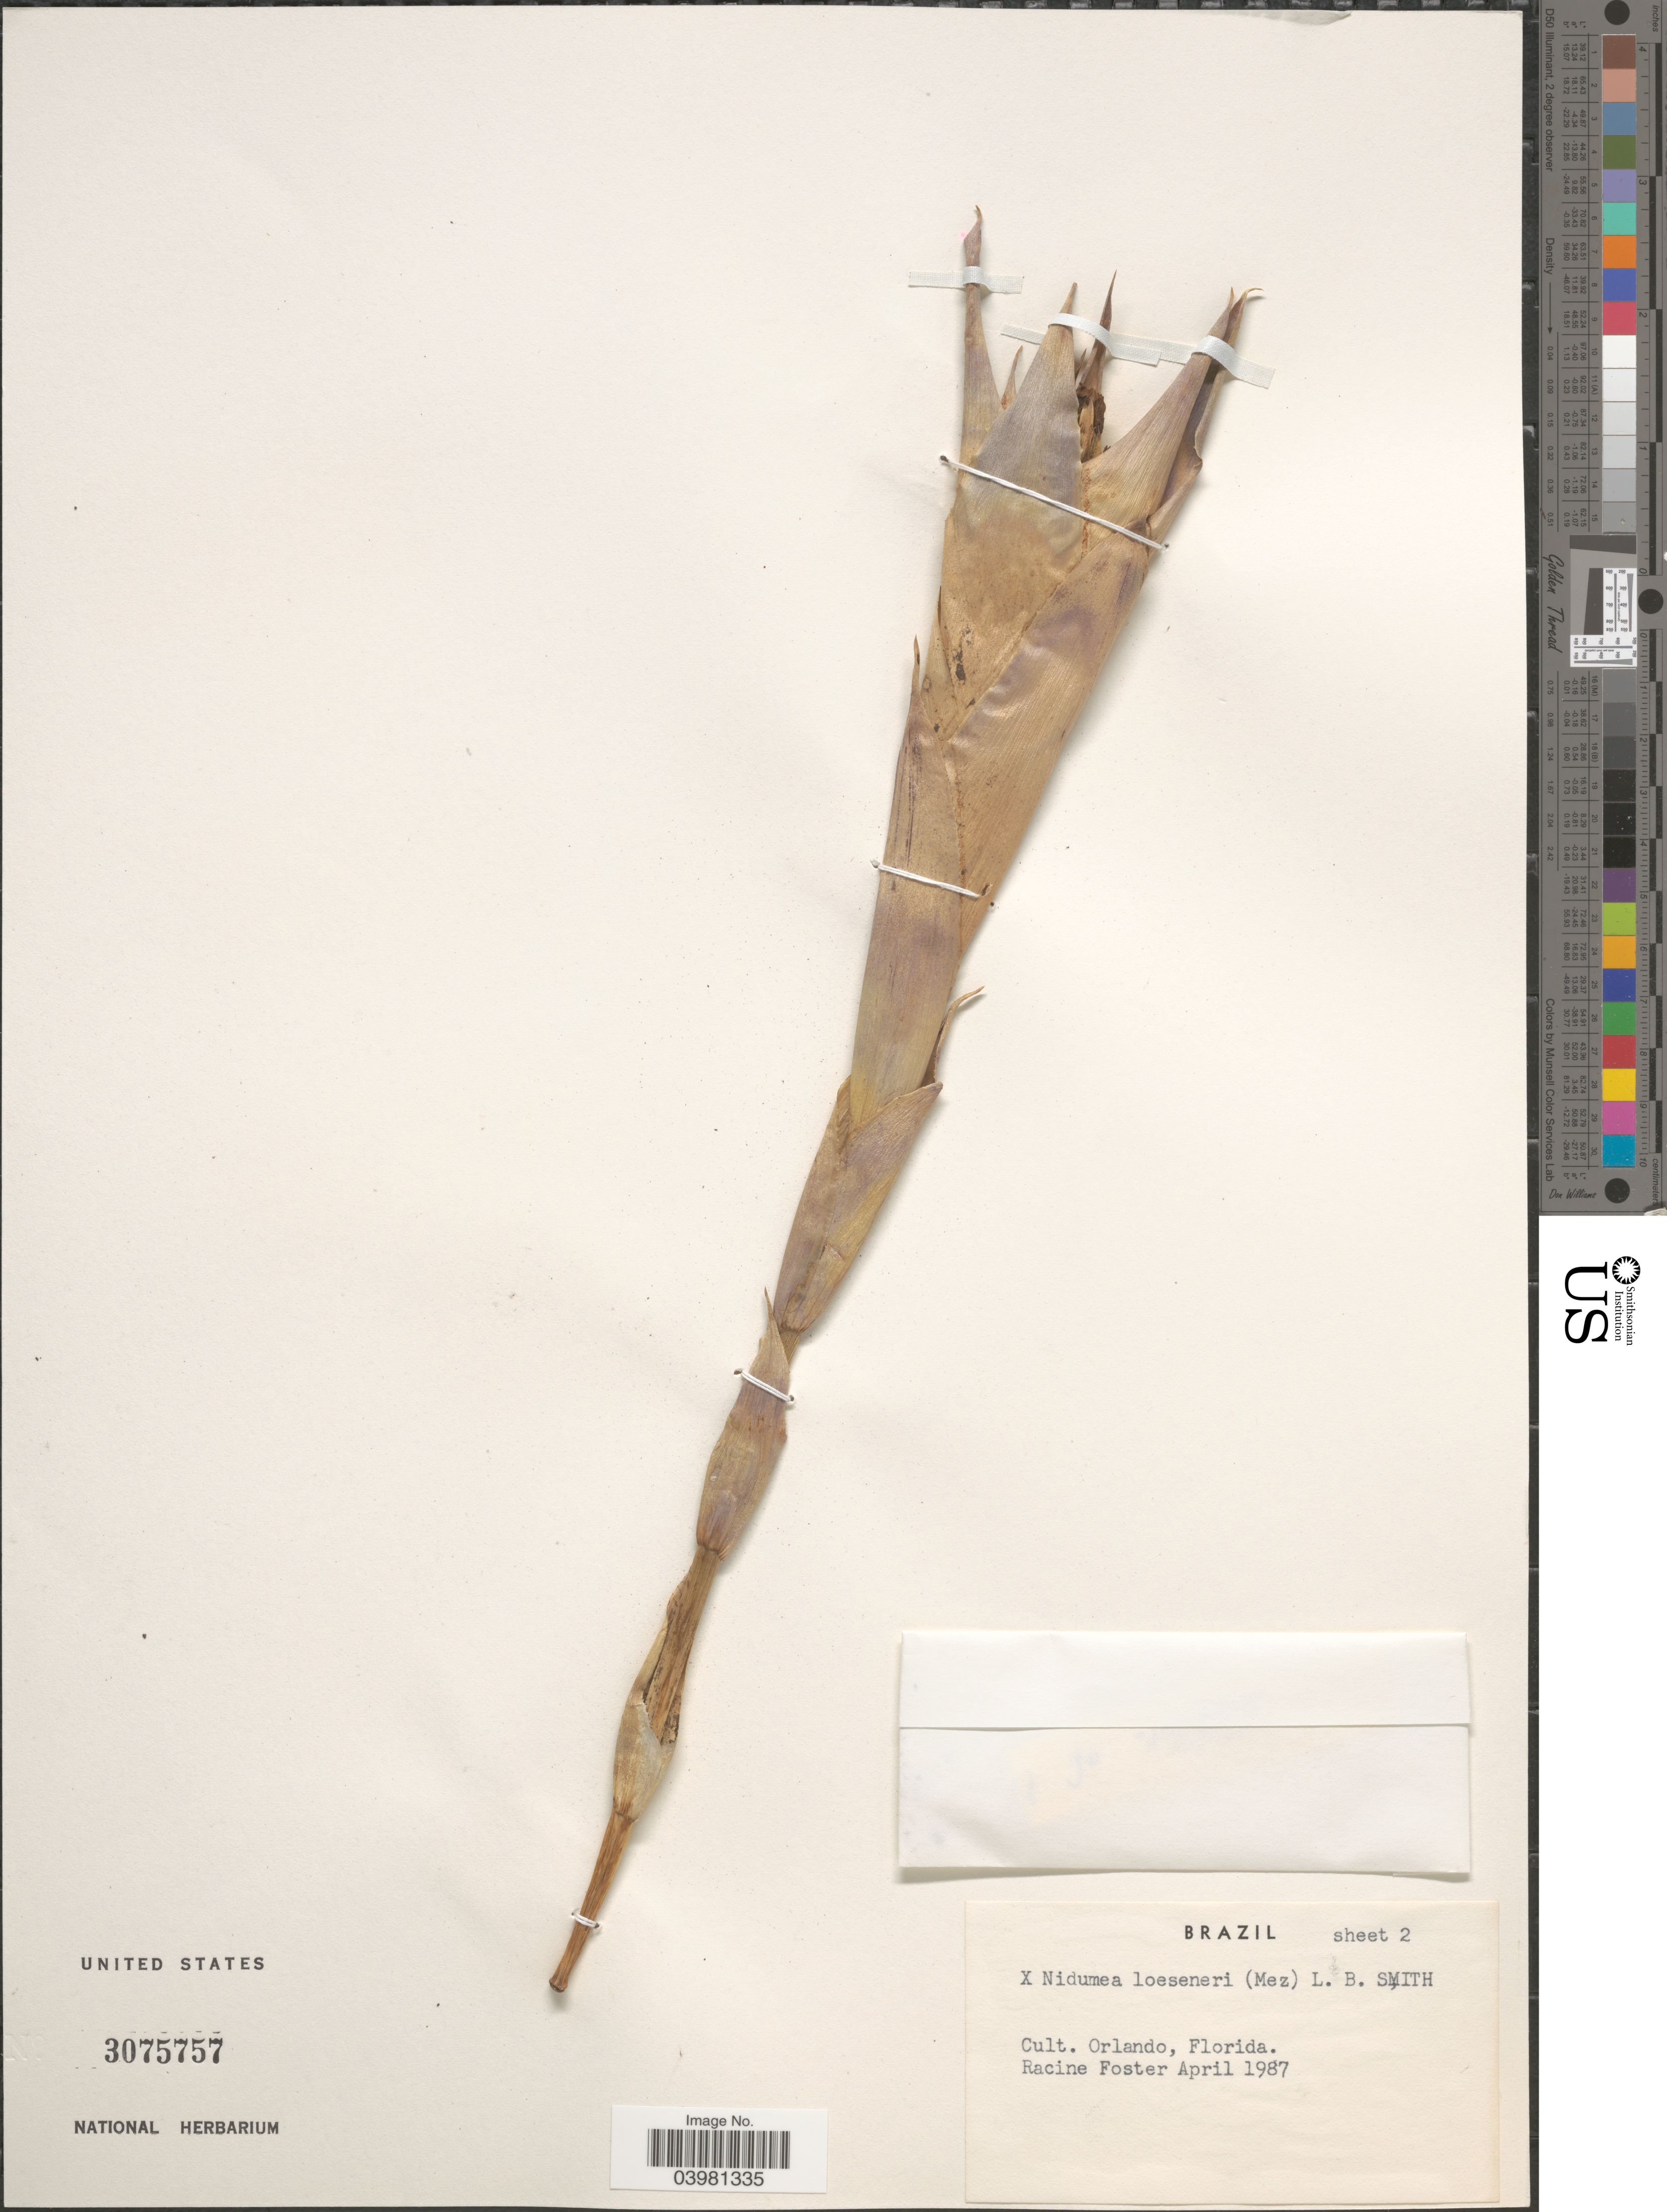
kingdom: Plantae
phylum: Tracheophyta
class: Liliopsida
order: Poales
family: Bromeliaceae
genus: Nidularium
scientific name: Nidularium loeseneri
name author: Mez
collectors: R. Foster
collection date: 1987-04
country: United States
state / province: Florida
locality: Orlando.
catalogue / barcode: US 3075757